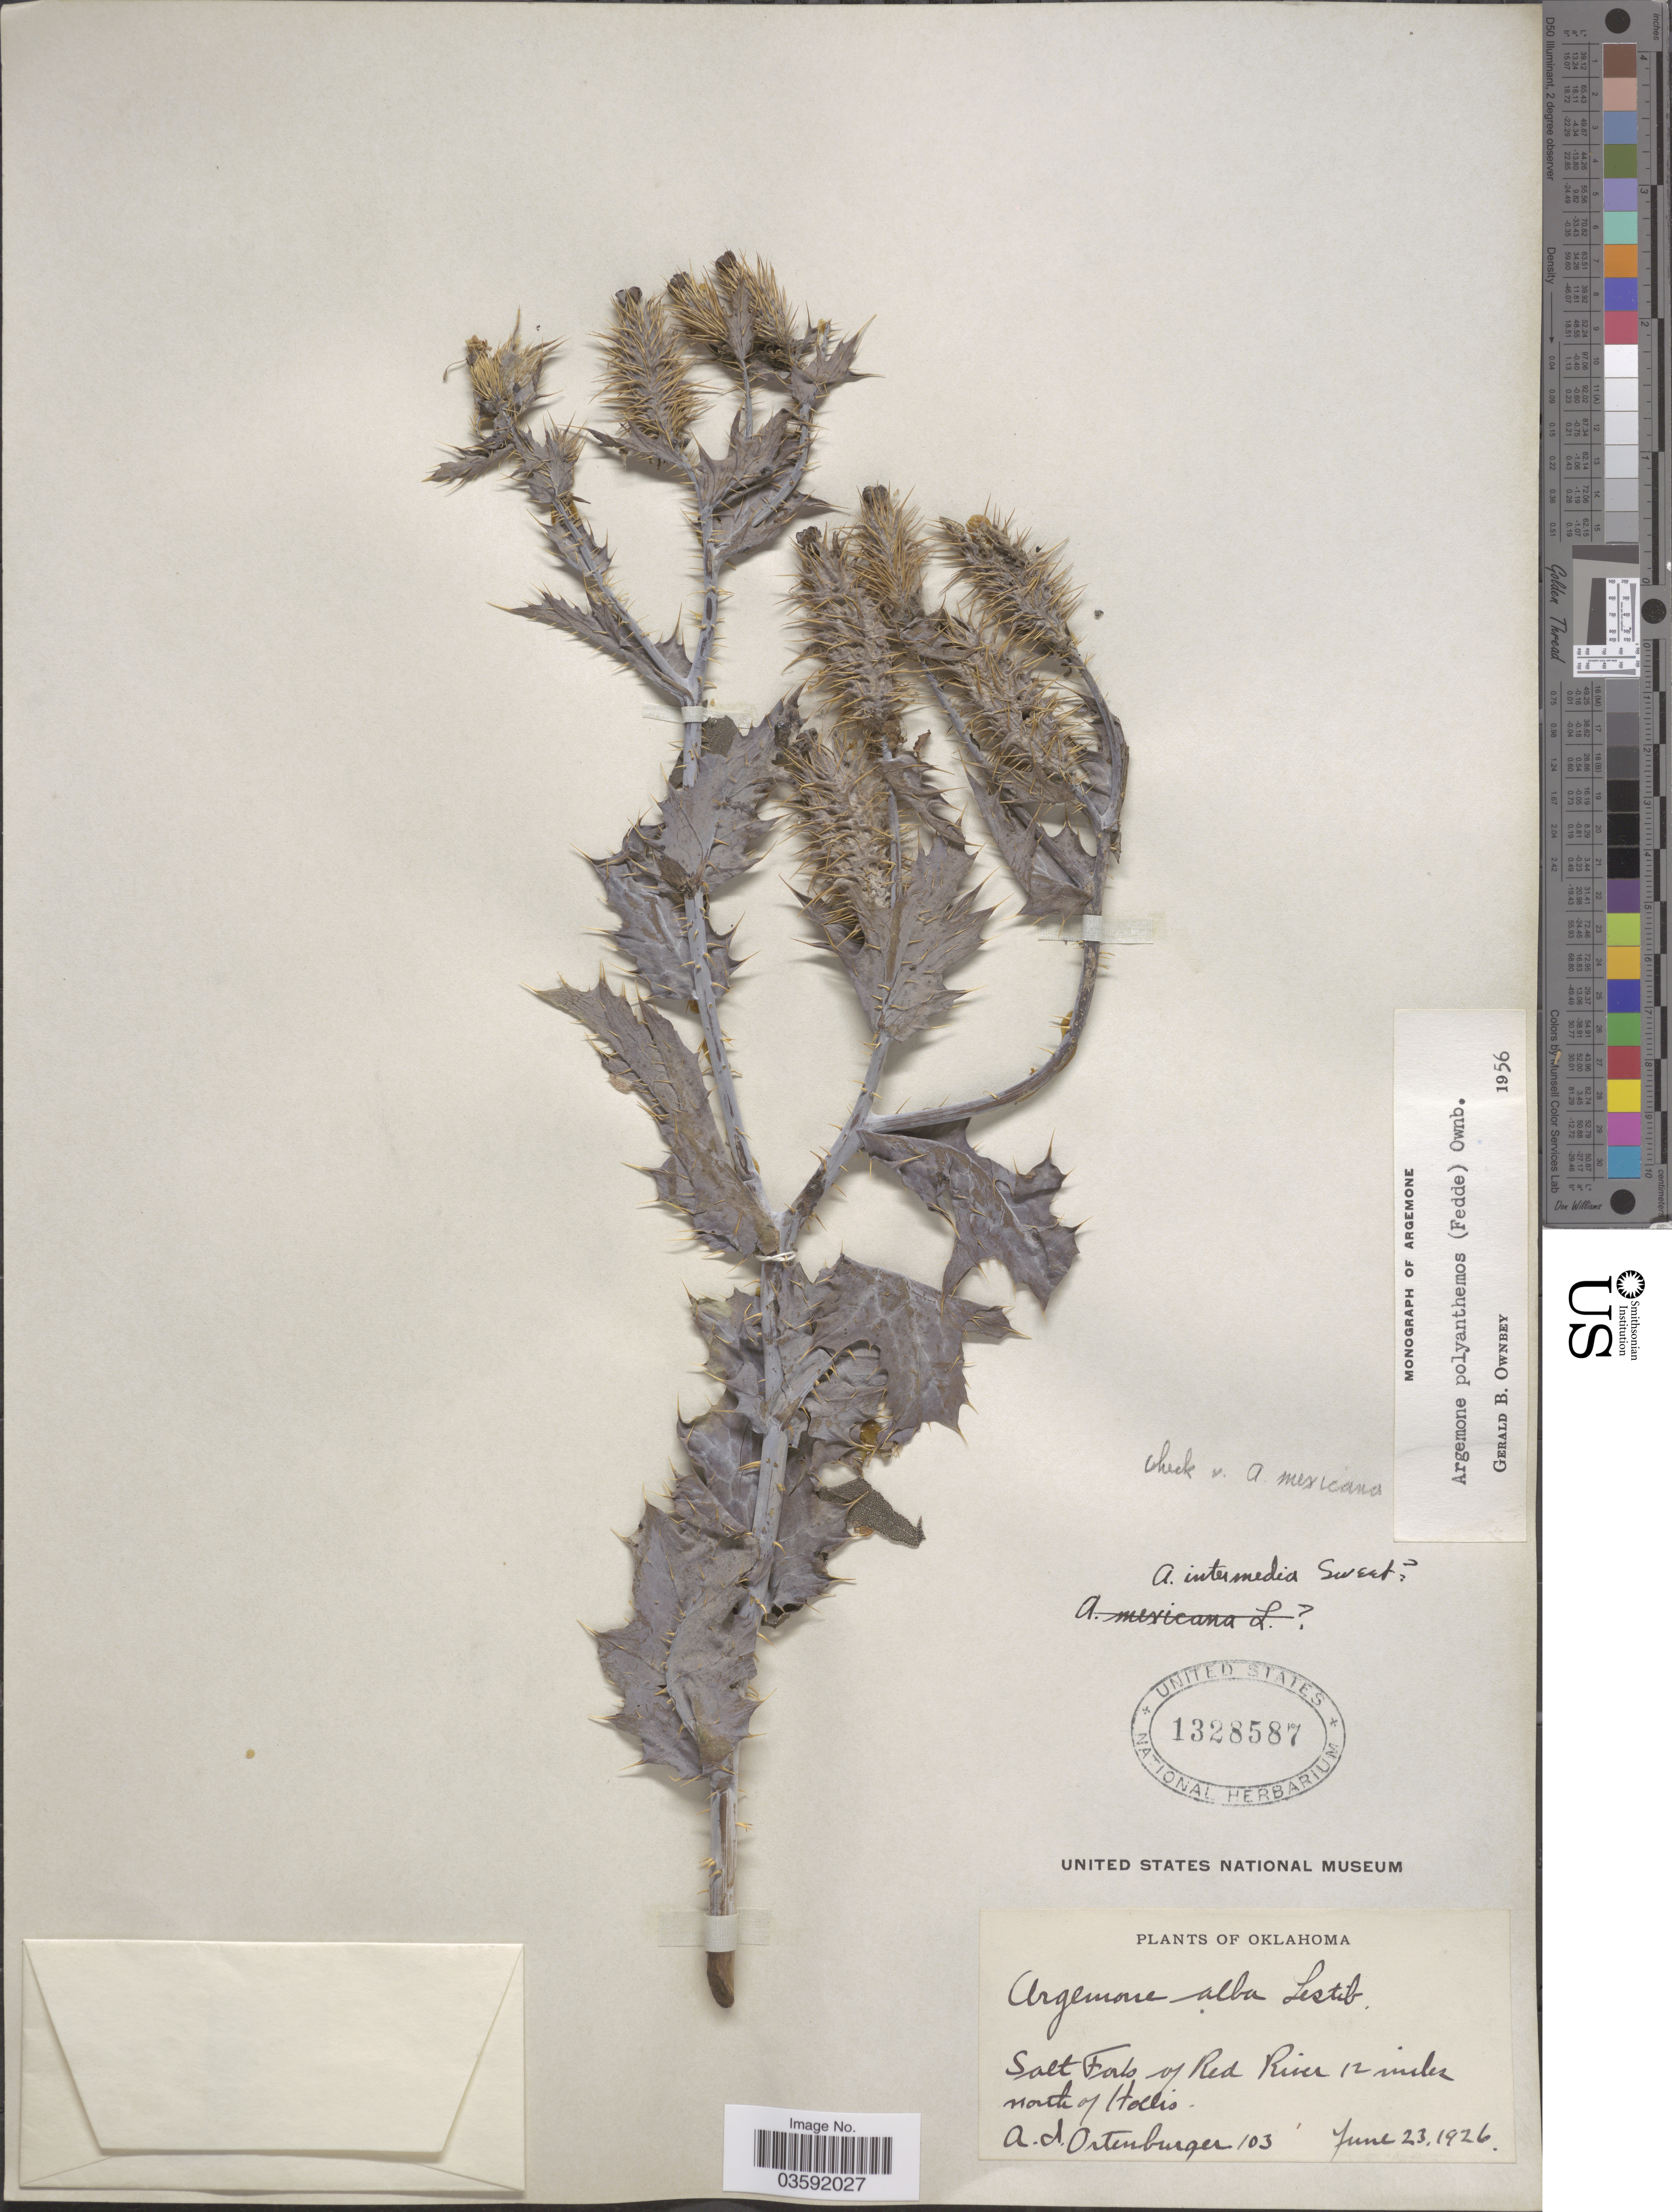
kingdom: Plantae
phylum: Tracheophyta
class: Magnoliopsida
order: Ranunculales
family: Papaveraceae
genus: Argemone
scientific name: Argemone polyanthemos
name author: (Fedde) G.B. Ownbey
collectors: A. Ortenburger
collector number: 103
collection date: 1926-06-23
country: United States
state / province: Oklahoma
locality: Salt Fork of Red River 12 miles north of Hollis.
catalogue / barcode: US 1328587